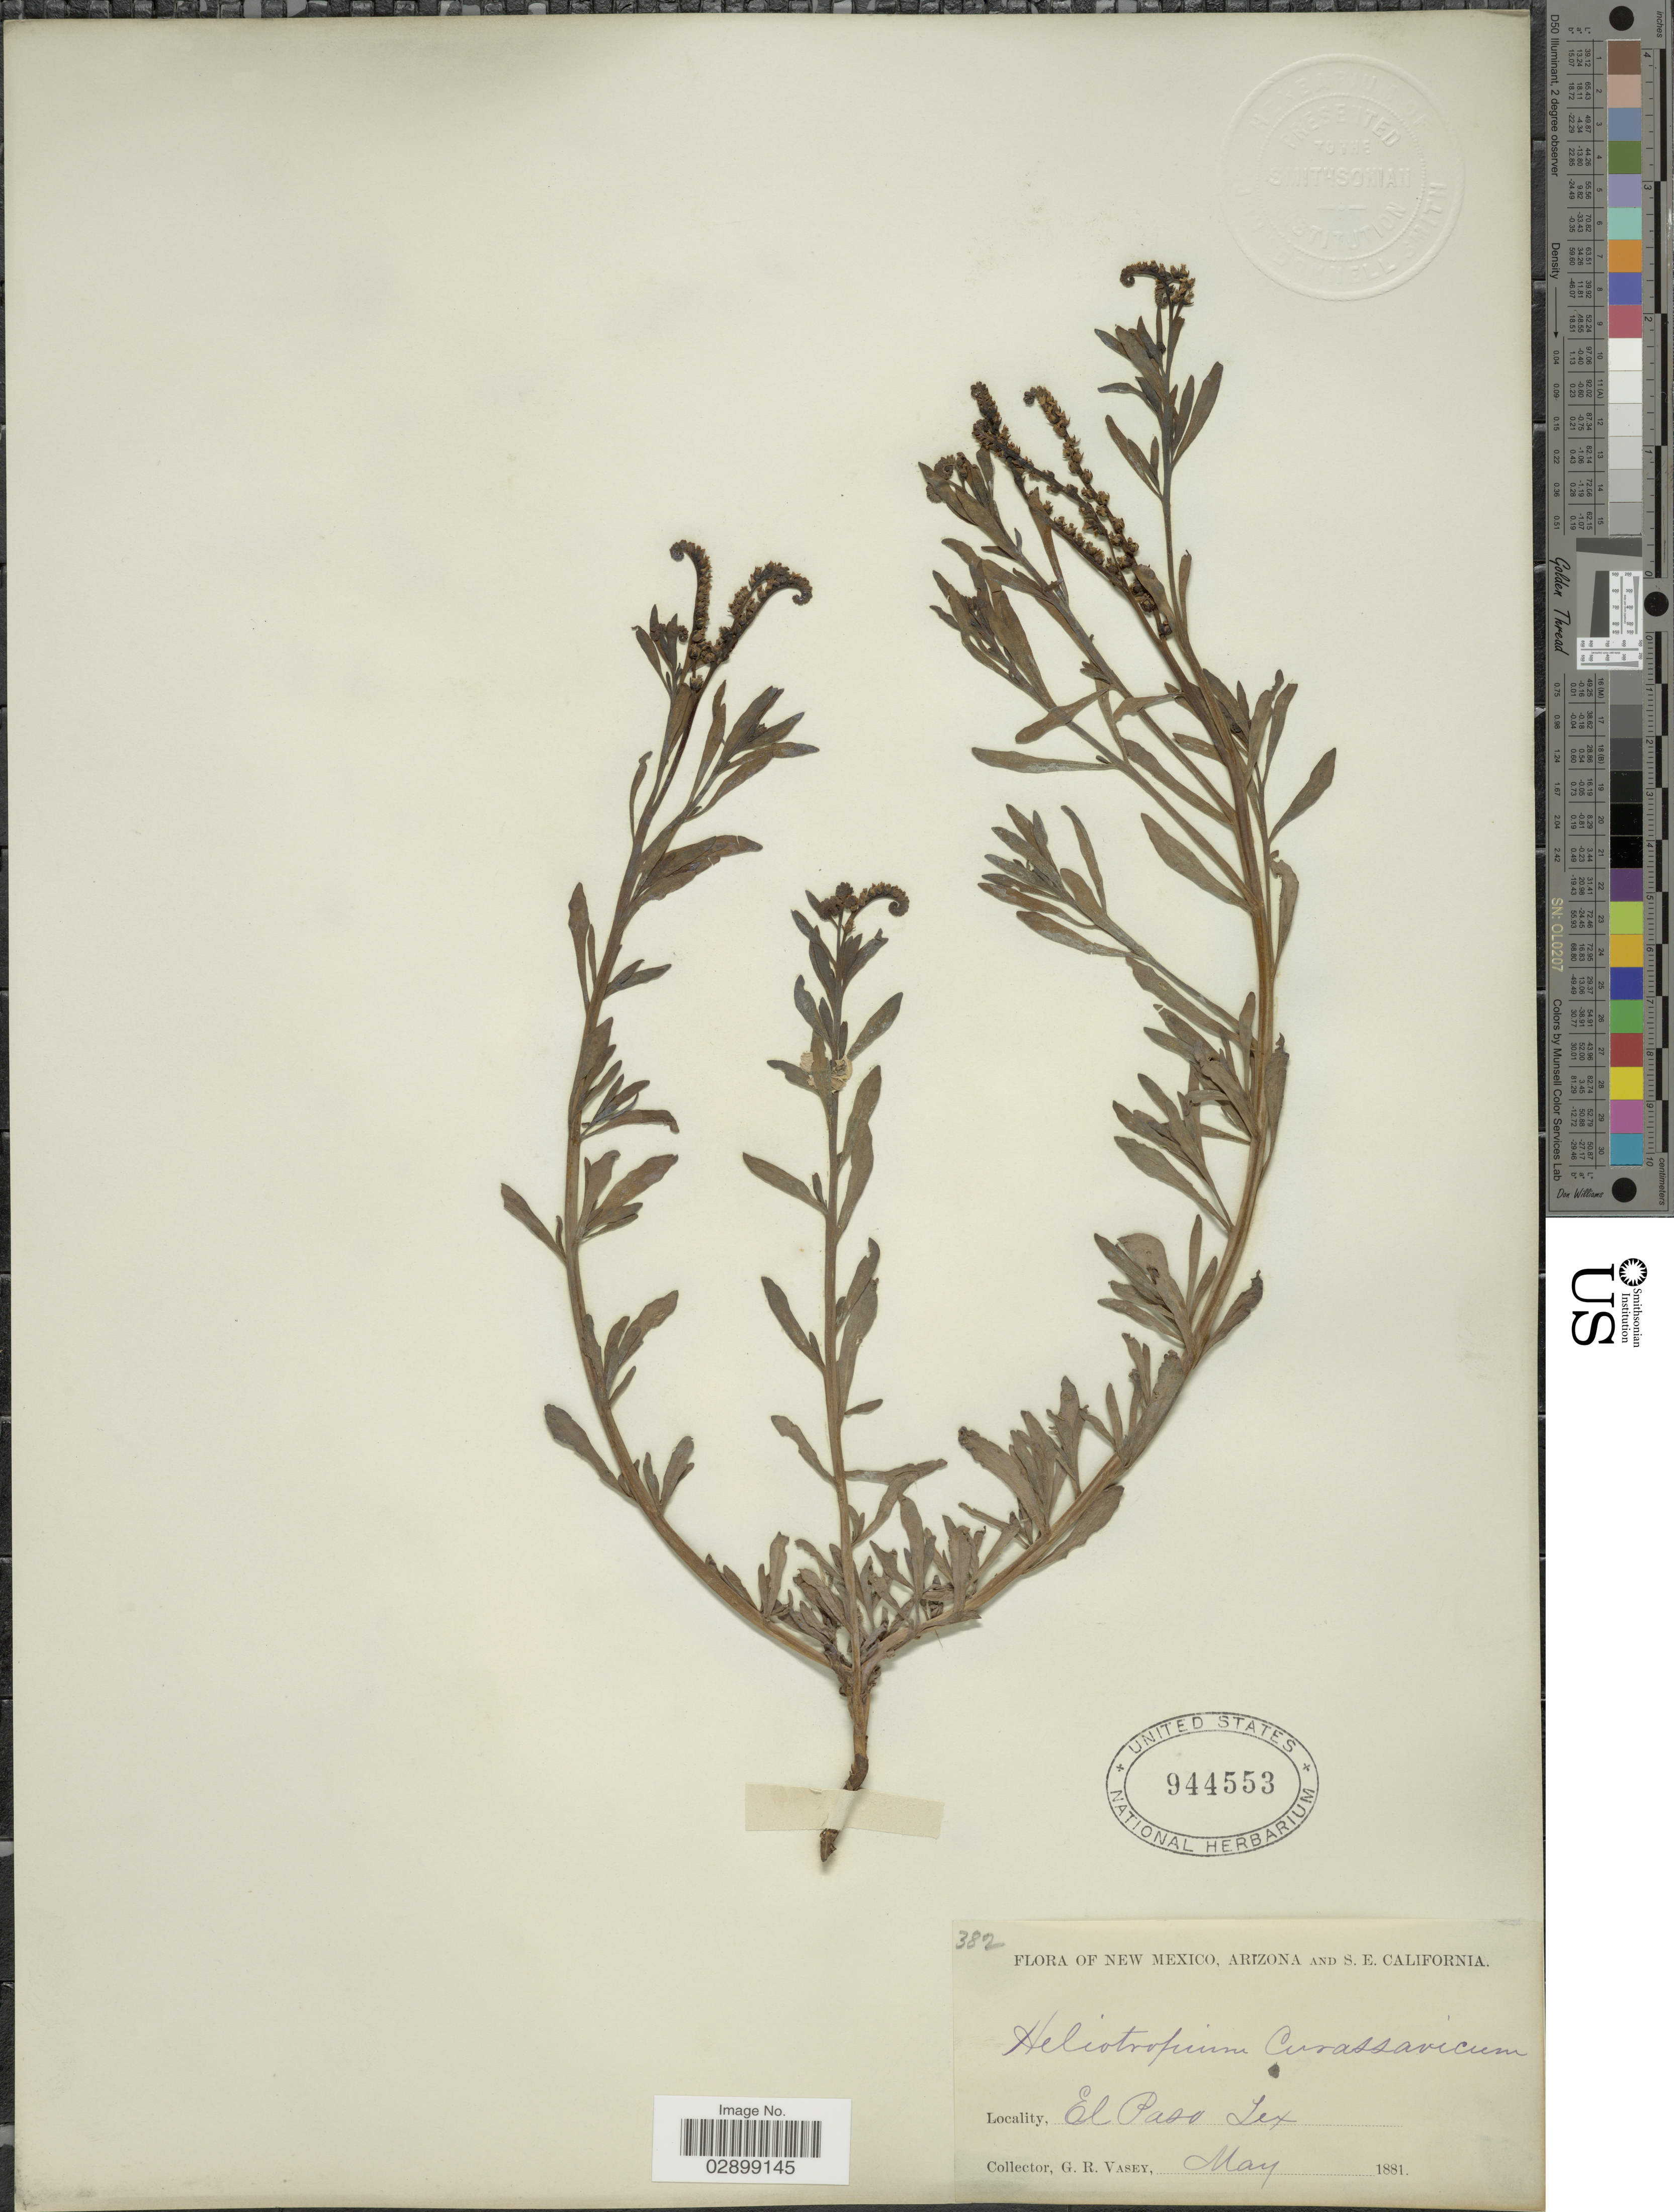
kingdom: Plantae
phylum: Tracheophyta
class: Magnoliopsida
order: Boraginales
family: Heliotropiaceae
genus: Heliotropium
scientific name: Heliotropium curassavicum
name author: L.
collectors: G. R. Vasey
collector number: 382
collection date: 1881-05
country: United States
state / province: Texas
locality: El Paso.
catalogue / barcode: US 944553